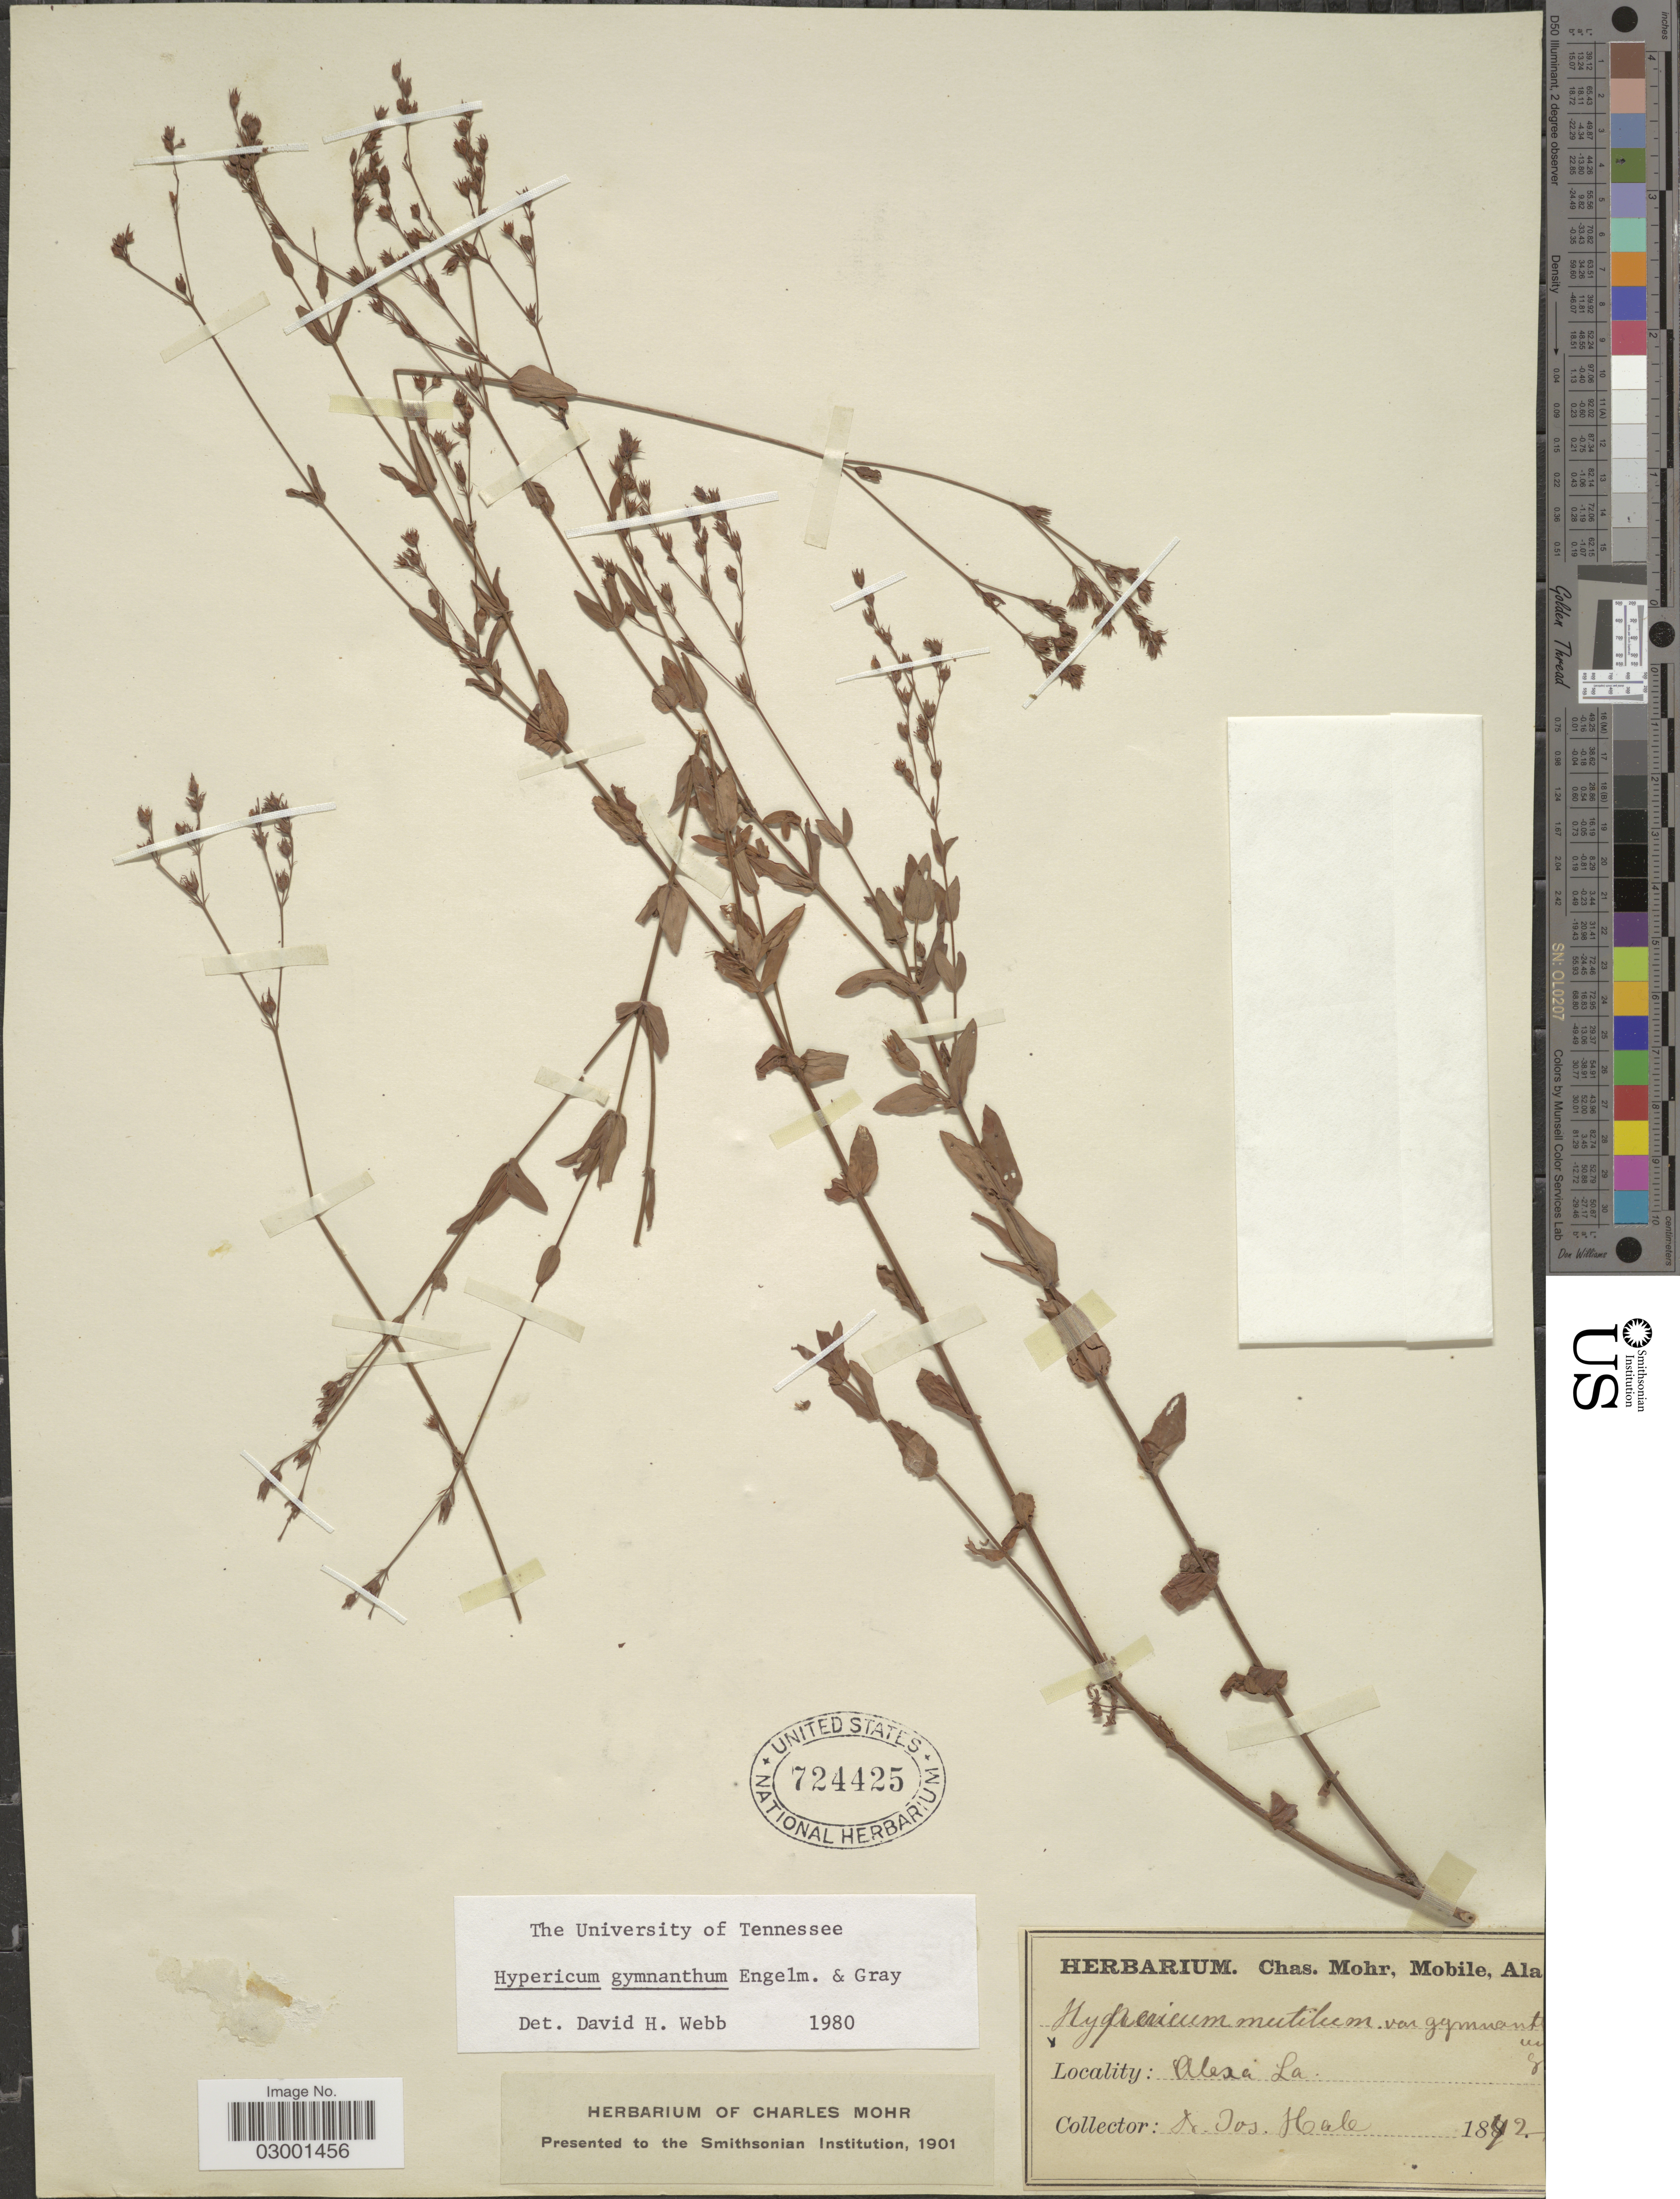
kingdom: Plantae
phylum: Tracheophyta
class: Magnoliopsida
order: Malpighiales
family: Hypericaceae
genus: Hypericum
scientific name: Hypericum gymnanthum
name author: Engelm. & A. Gray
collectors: J. Hale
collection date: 1872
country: United States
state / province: Louisiana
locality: Alexa.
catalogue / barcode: US 724425